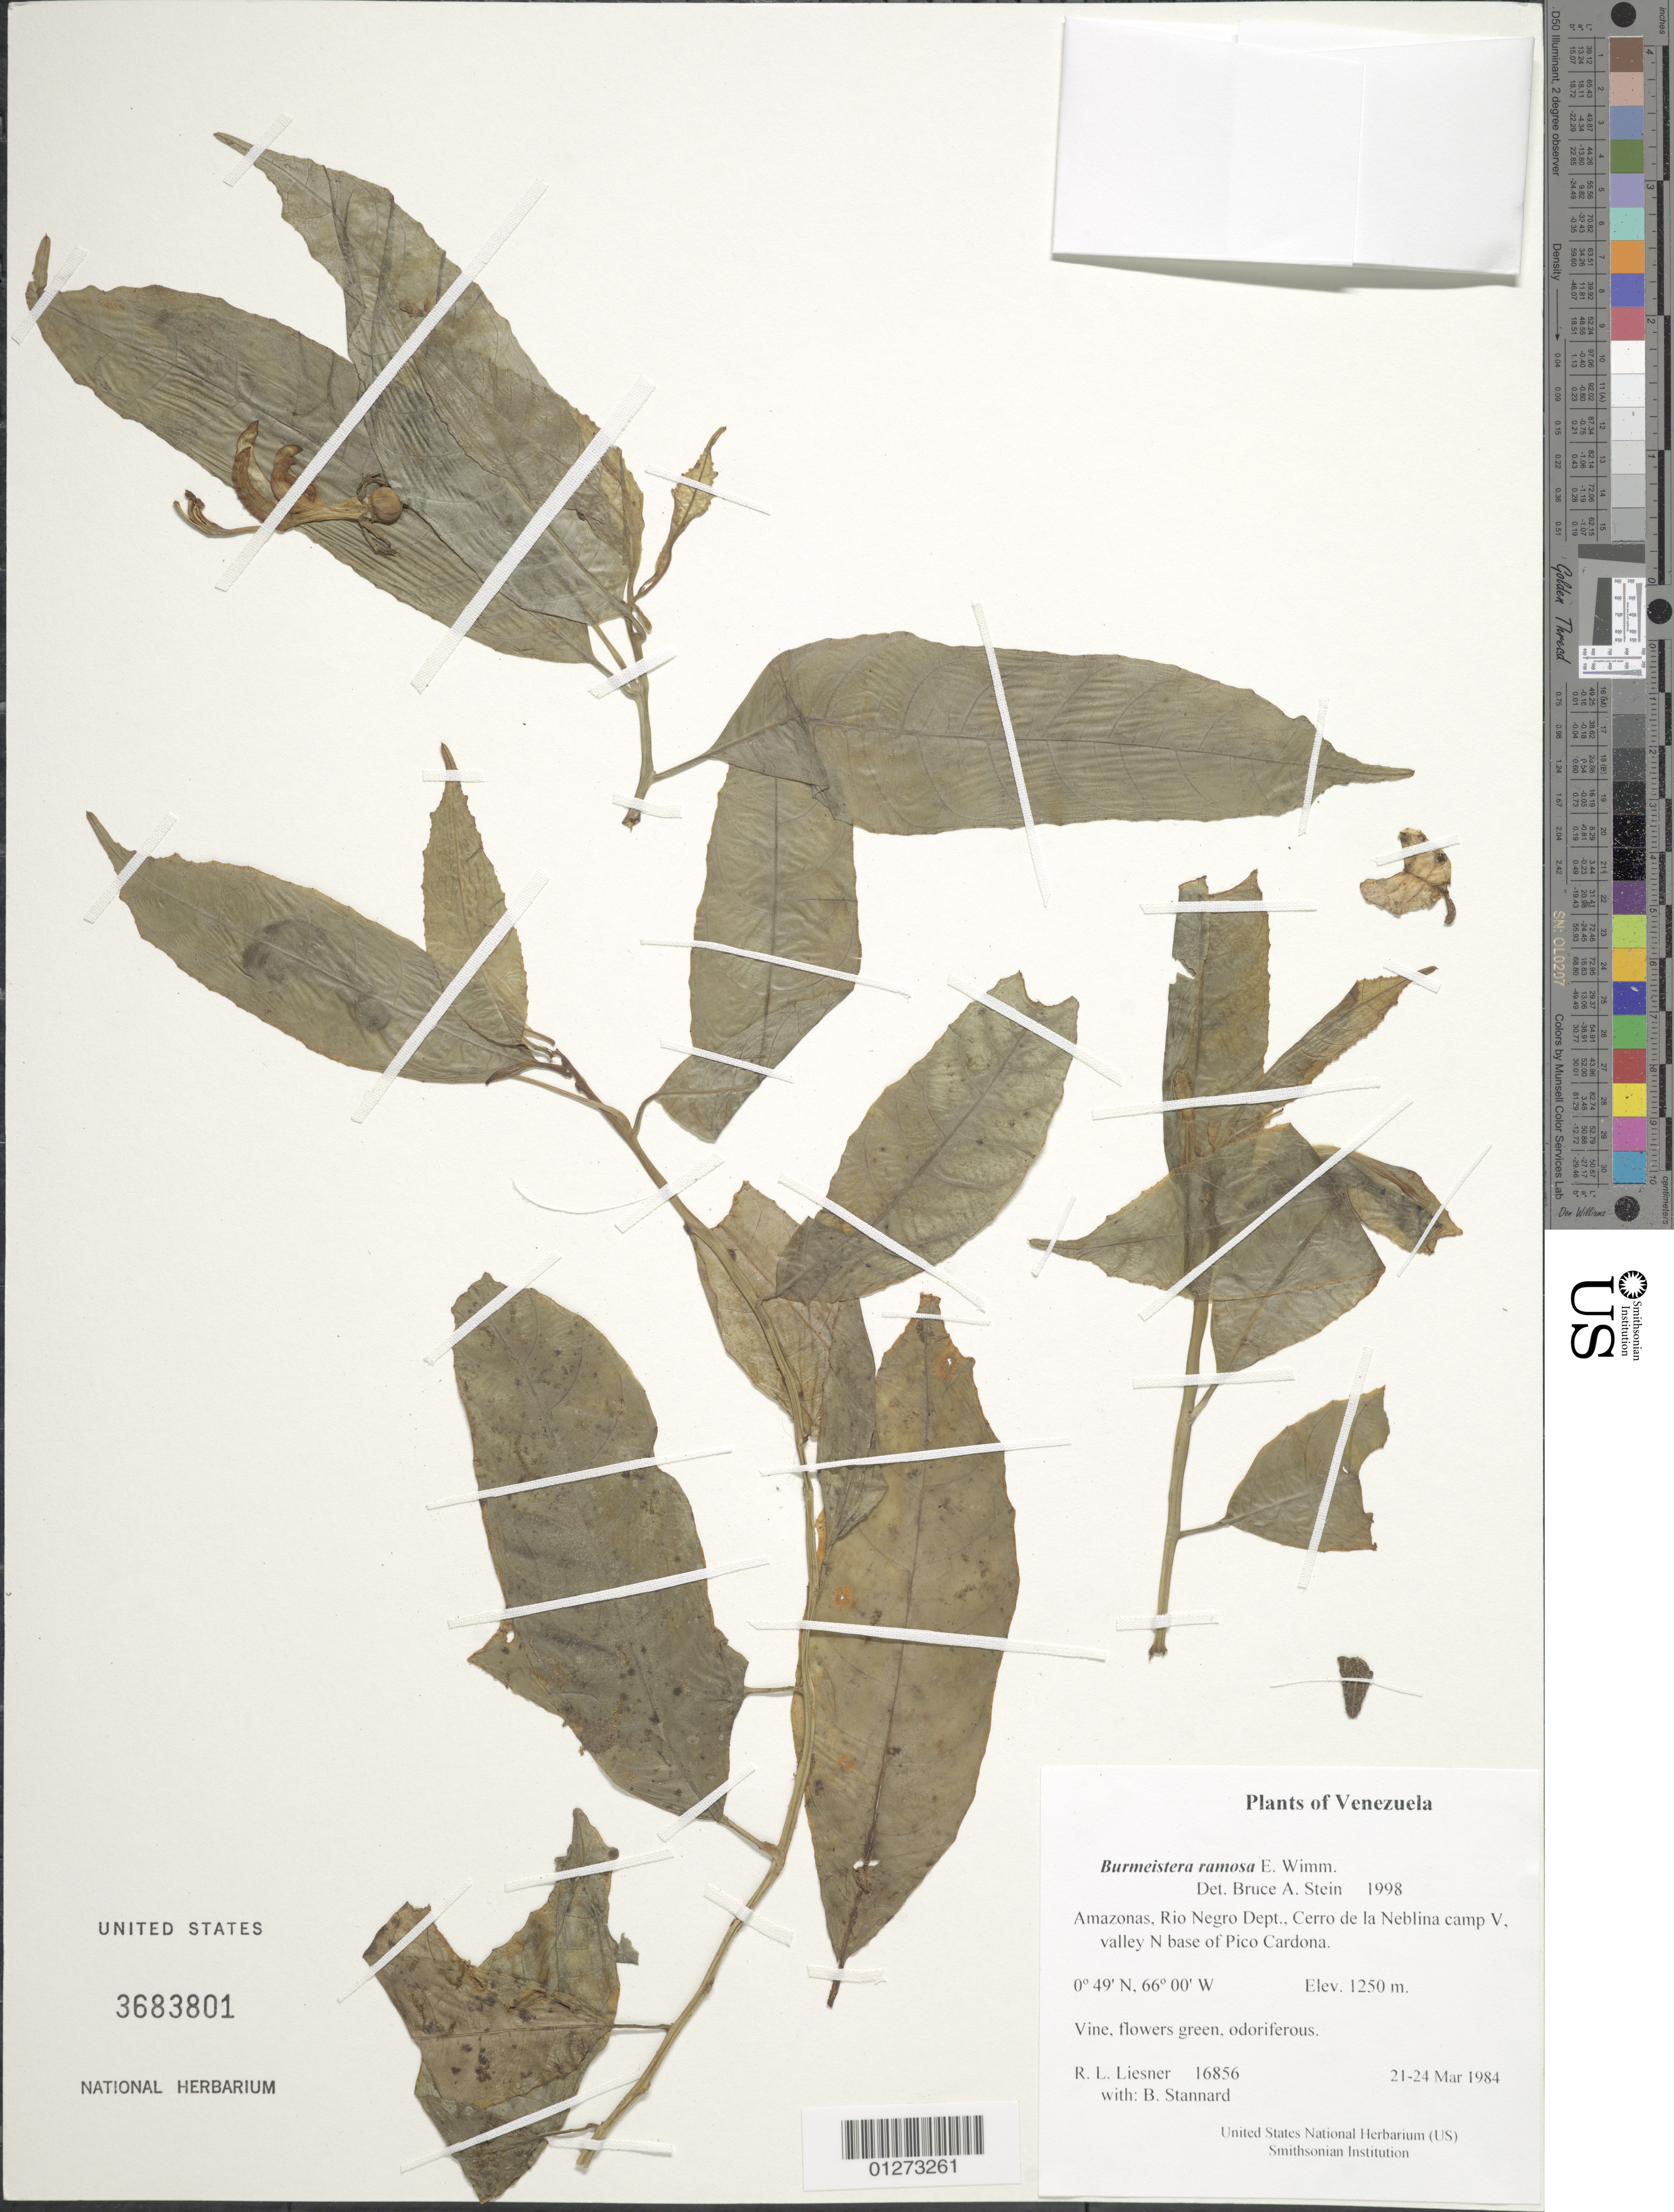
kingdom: Plantae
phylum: Tracheophyta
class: Magnoliopsida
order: Asterales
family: Campanulaceae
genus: Burmeistera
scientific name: Burmeistera ramosa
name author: E. Wimm.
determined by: Stein, B. A., Senior Director, Climate Adaptation and Resilience, National Wildlife Federation (UNITED STATES)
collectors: R. L. Liesner & B. L. Stannard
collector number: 16856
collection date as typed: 21-24 Mar 1984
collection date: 1984-03-21/1984-03-24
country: Venezuela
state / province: Amazonas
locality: Rio Negro Dept., Cerro de la Neblina camp V, valley N base of Pico Cardona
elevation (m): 1250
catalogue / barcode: US 3683801